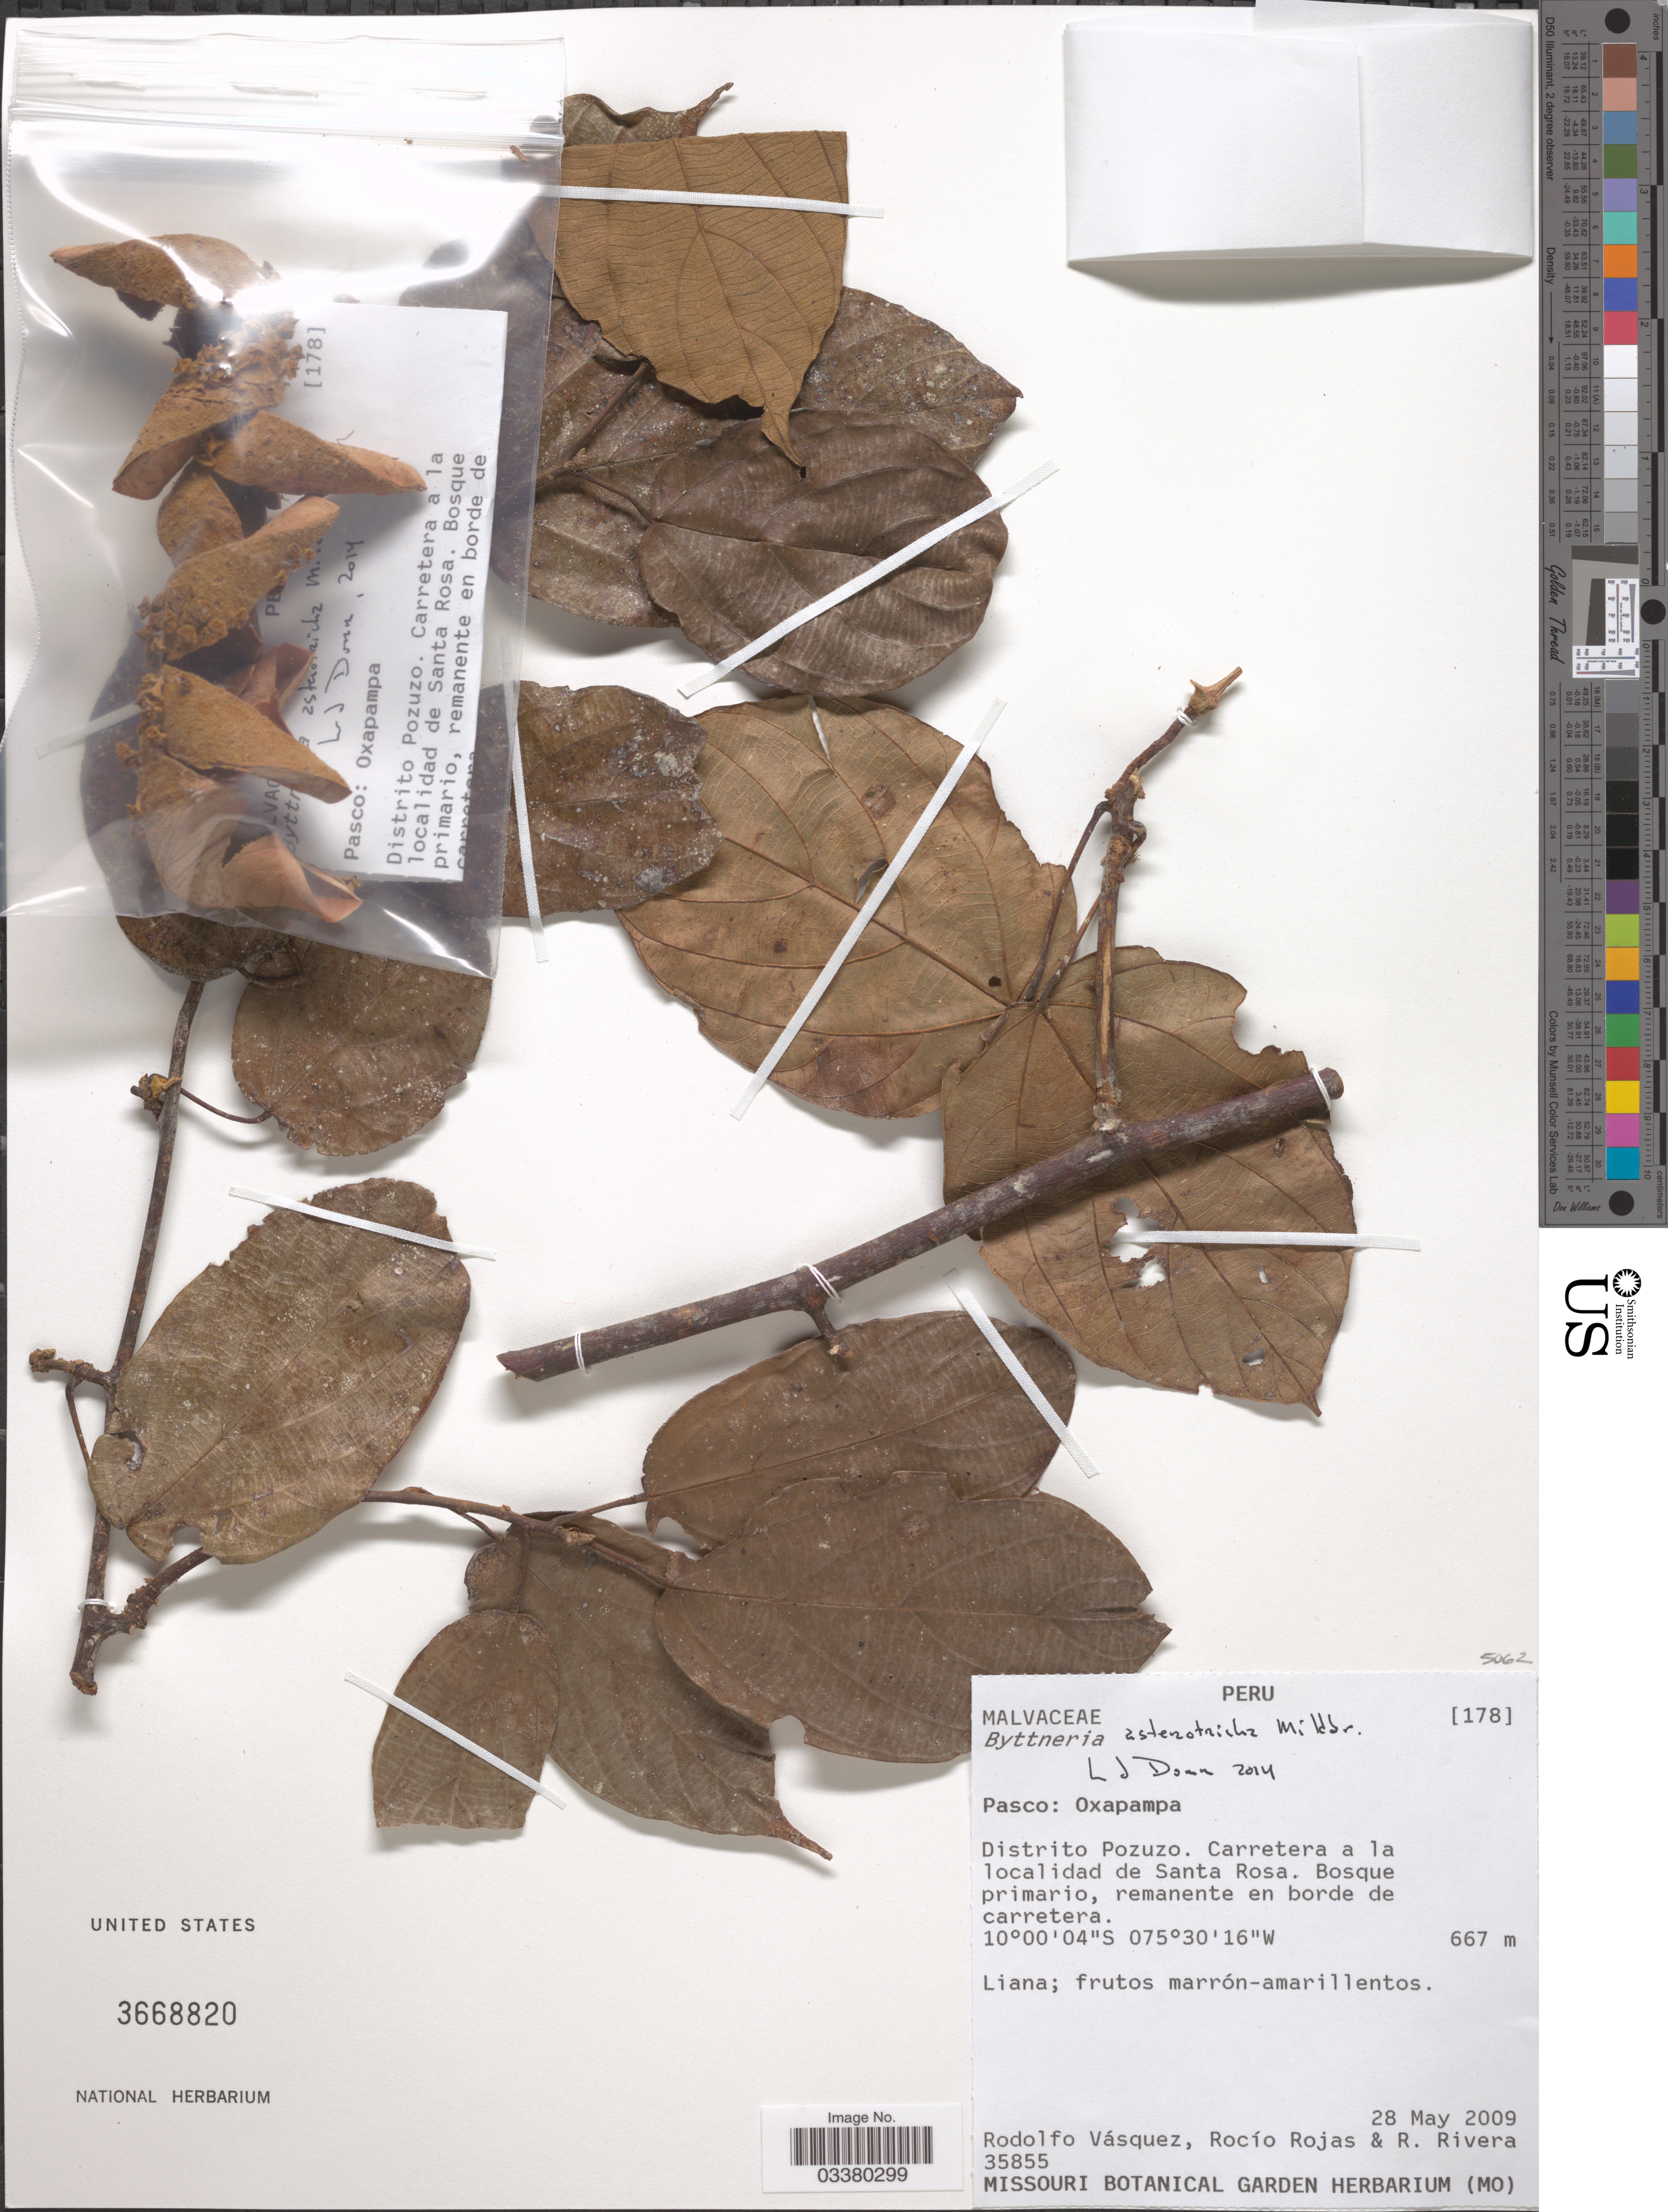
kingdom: Plantae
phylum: Tracheophyta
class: Magnoliopsida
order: Malvales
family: Malvaceae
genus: Byttneria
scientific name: Byttneria asterotricha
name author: Mildbr.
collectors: R. Vásquez, R. Rojas & R. Rivera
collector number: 35855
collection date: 2009-05-28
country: Peru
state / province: Pasco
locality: Oxapampa. Distrito Pozuzo. Carretera a la localidad de Santa Rosa.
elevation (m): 667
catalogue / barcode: US 3668820